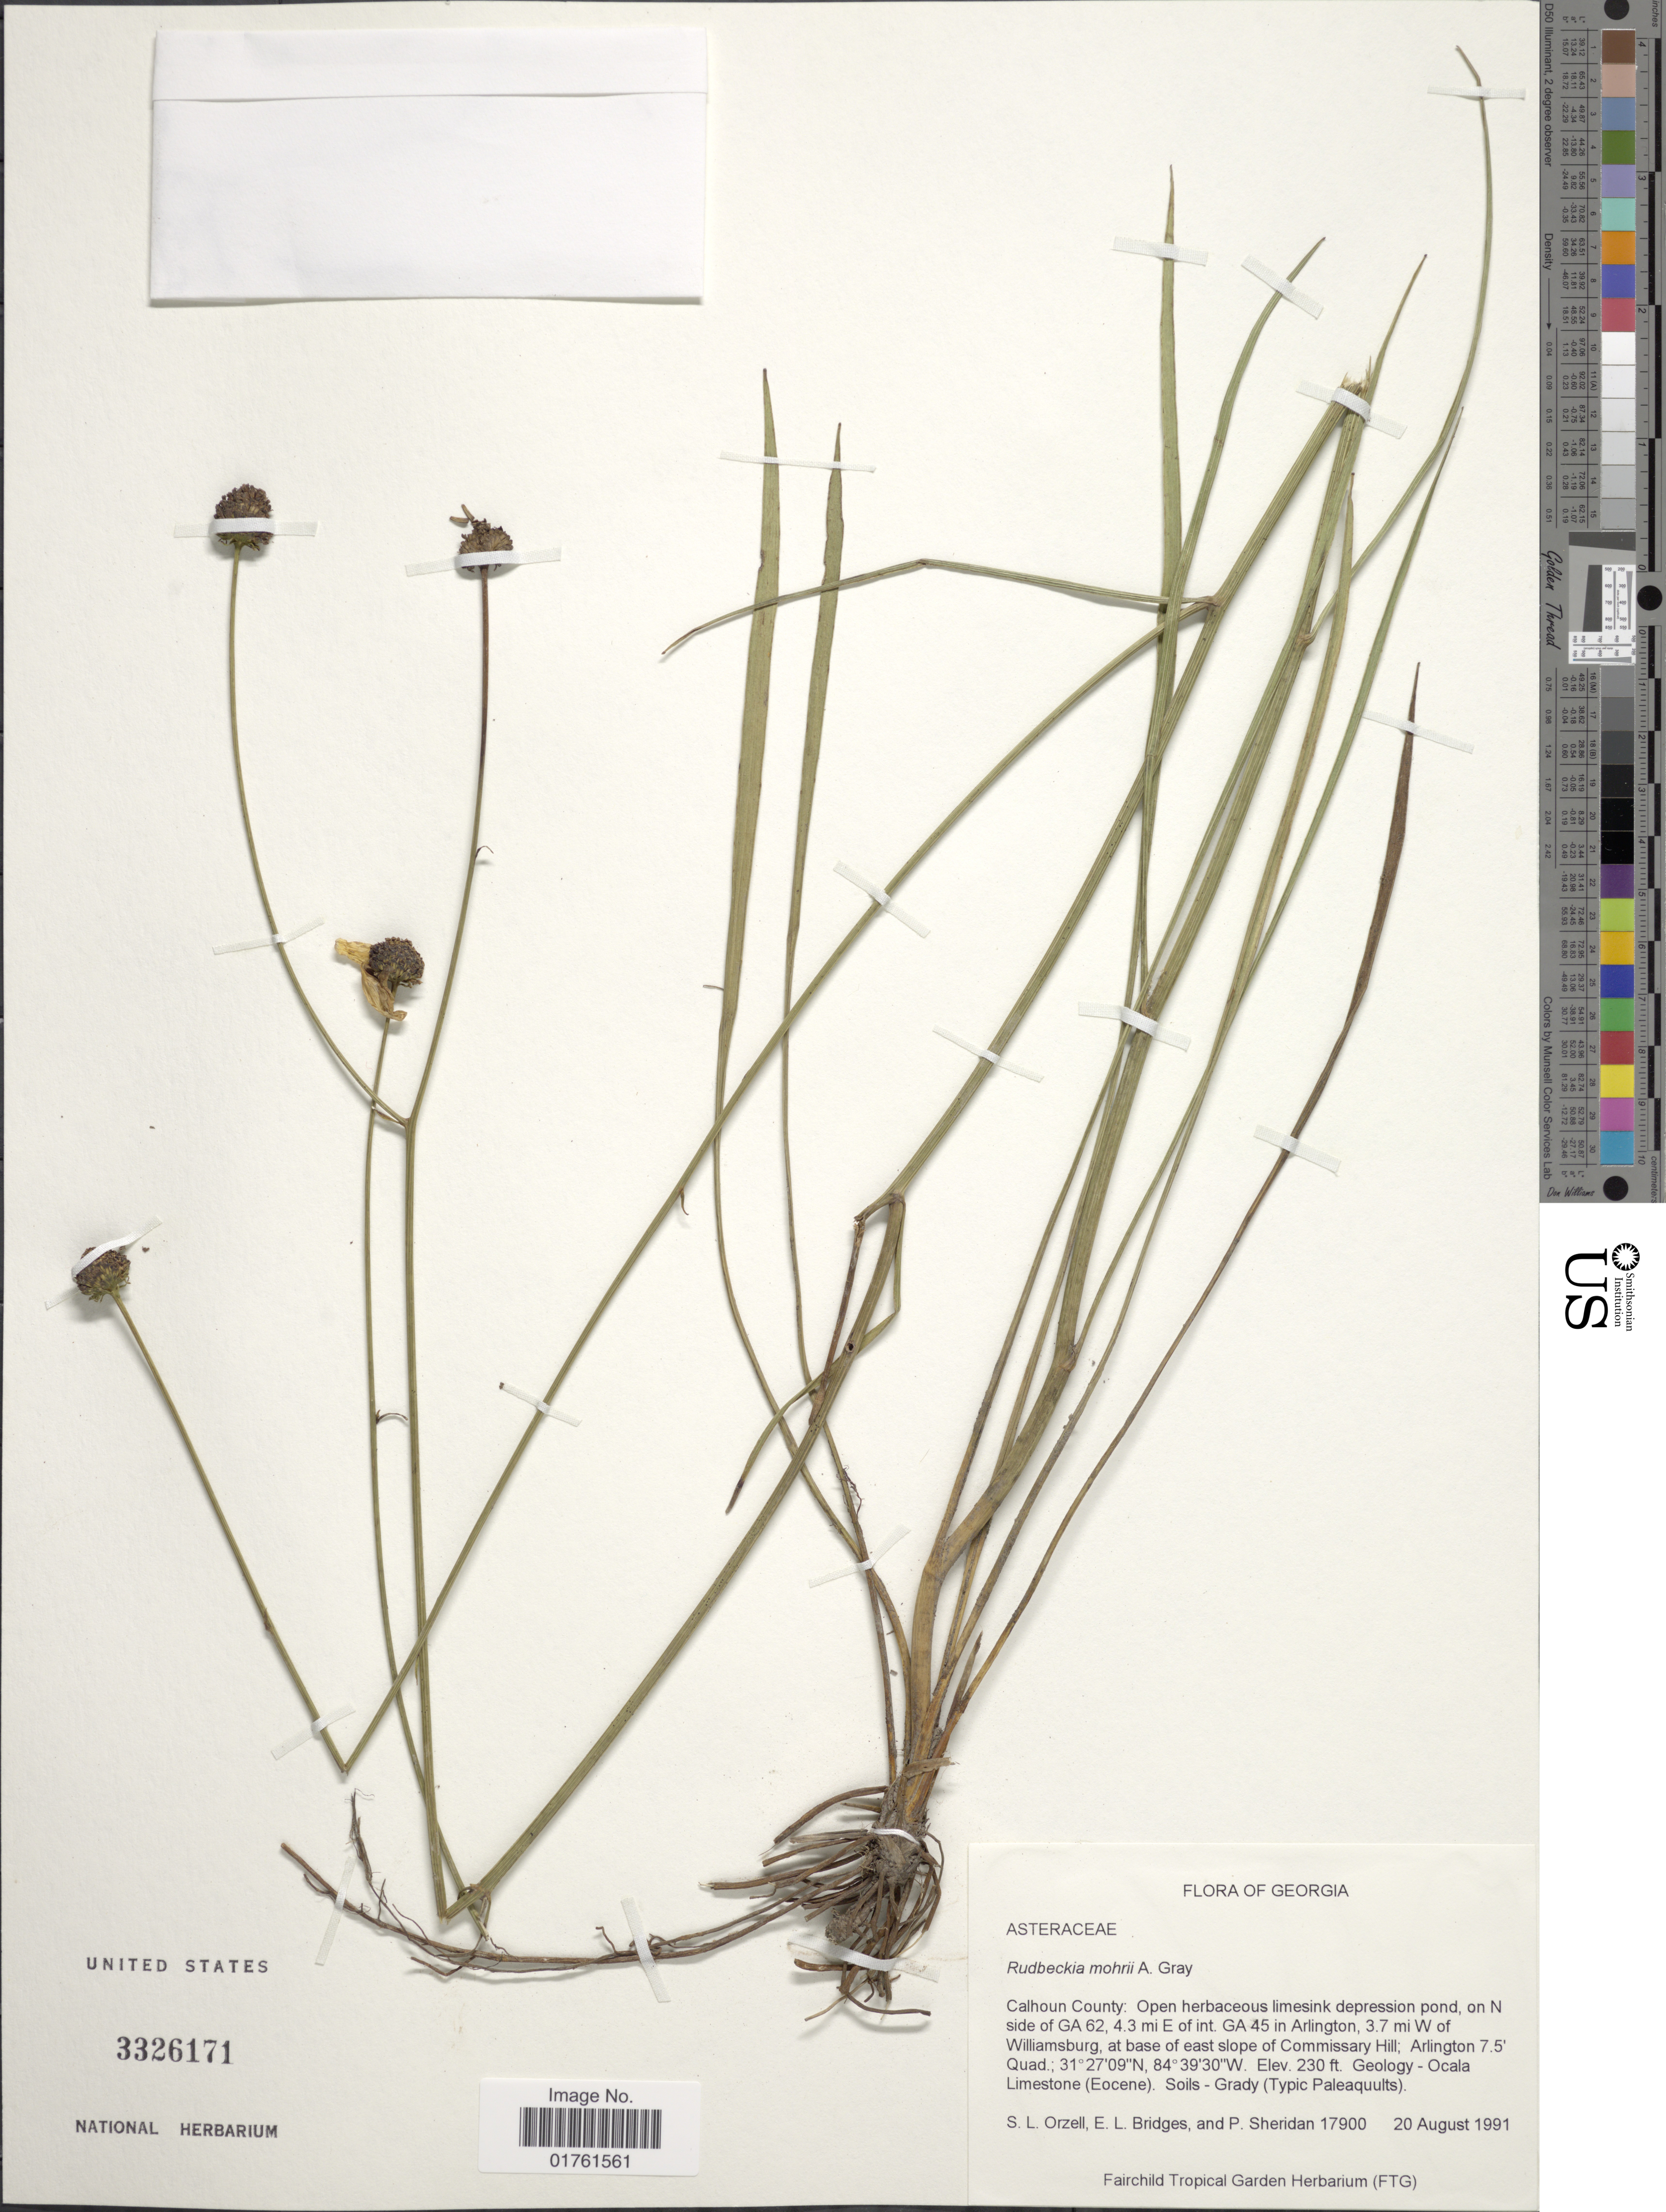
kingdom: Plantae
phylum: Tracheophyta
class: Magnoliopsida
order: Asterales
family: Asteraceae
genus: Rudbeckia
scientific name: Rudbeckia mohri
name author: A. Gray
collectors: S. Orzell, E. Bridges & P. Sheridan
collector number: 17900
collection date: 1991-08-20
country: United States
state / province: Georgia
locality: Calhoun County: Open herbaceos limesink pond, on N side of GA 62, 4.3 mi E of int GA 45 in Arlington, 3.7 mi W. of Williamsburg, at base of east slope of Commisary Hill; Arlington 7.5' Quad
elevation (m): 70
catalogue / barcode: US 3326171